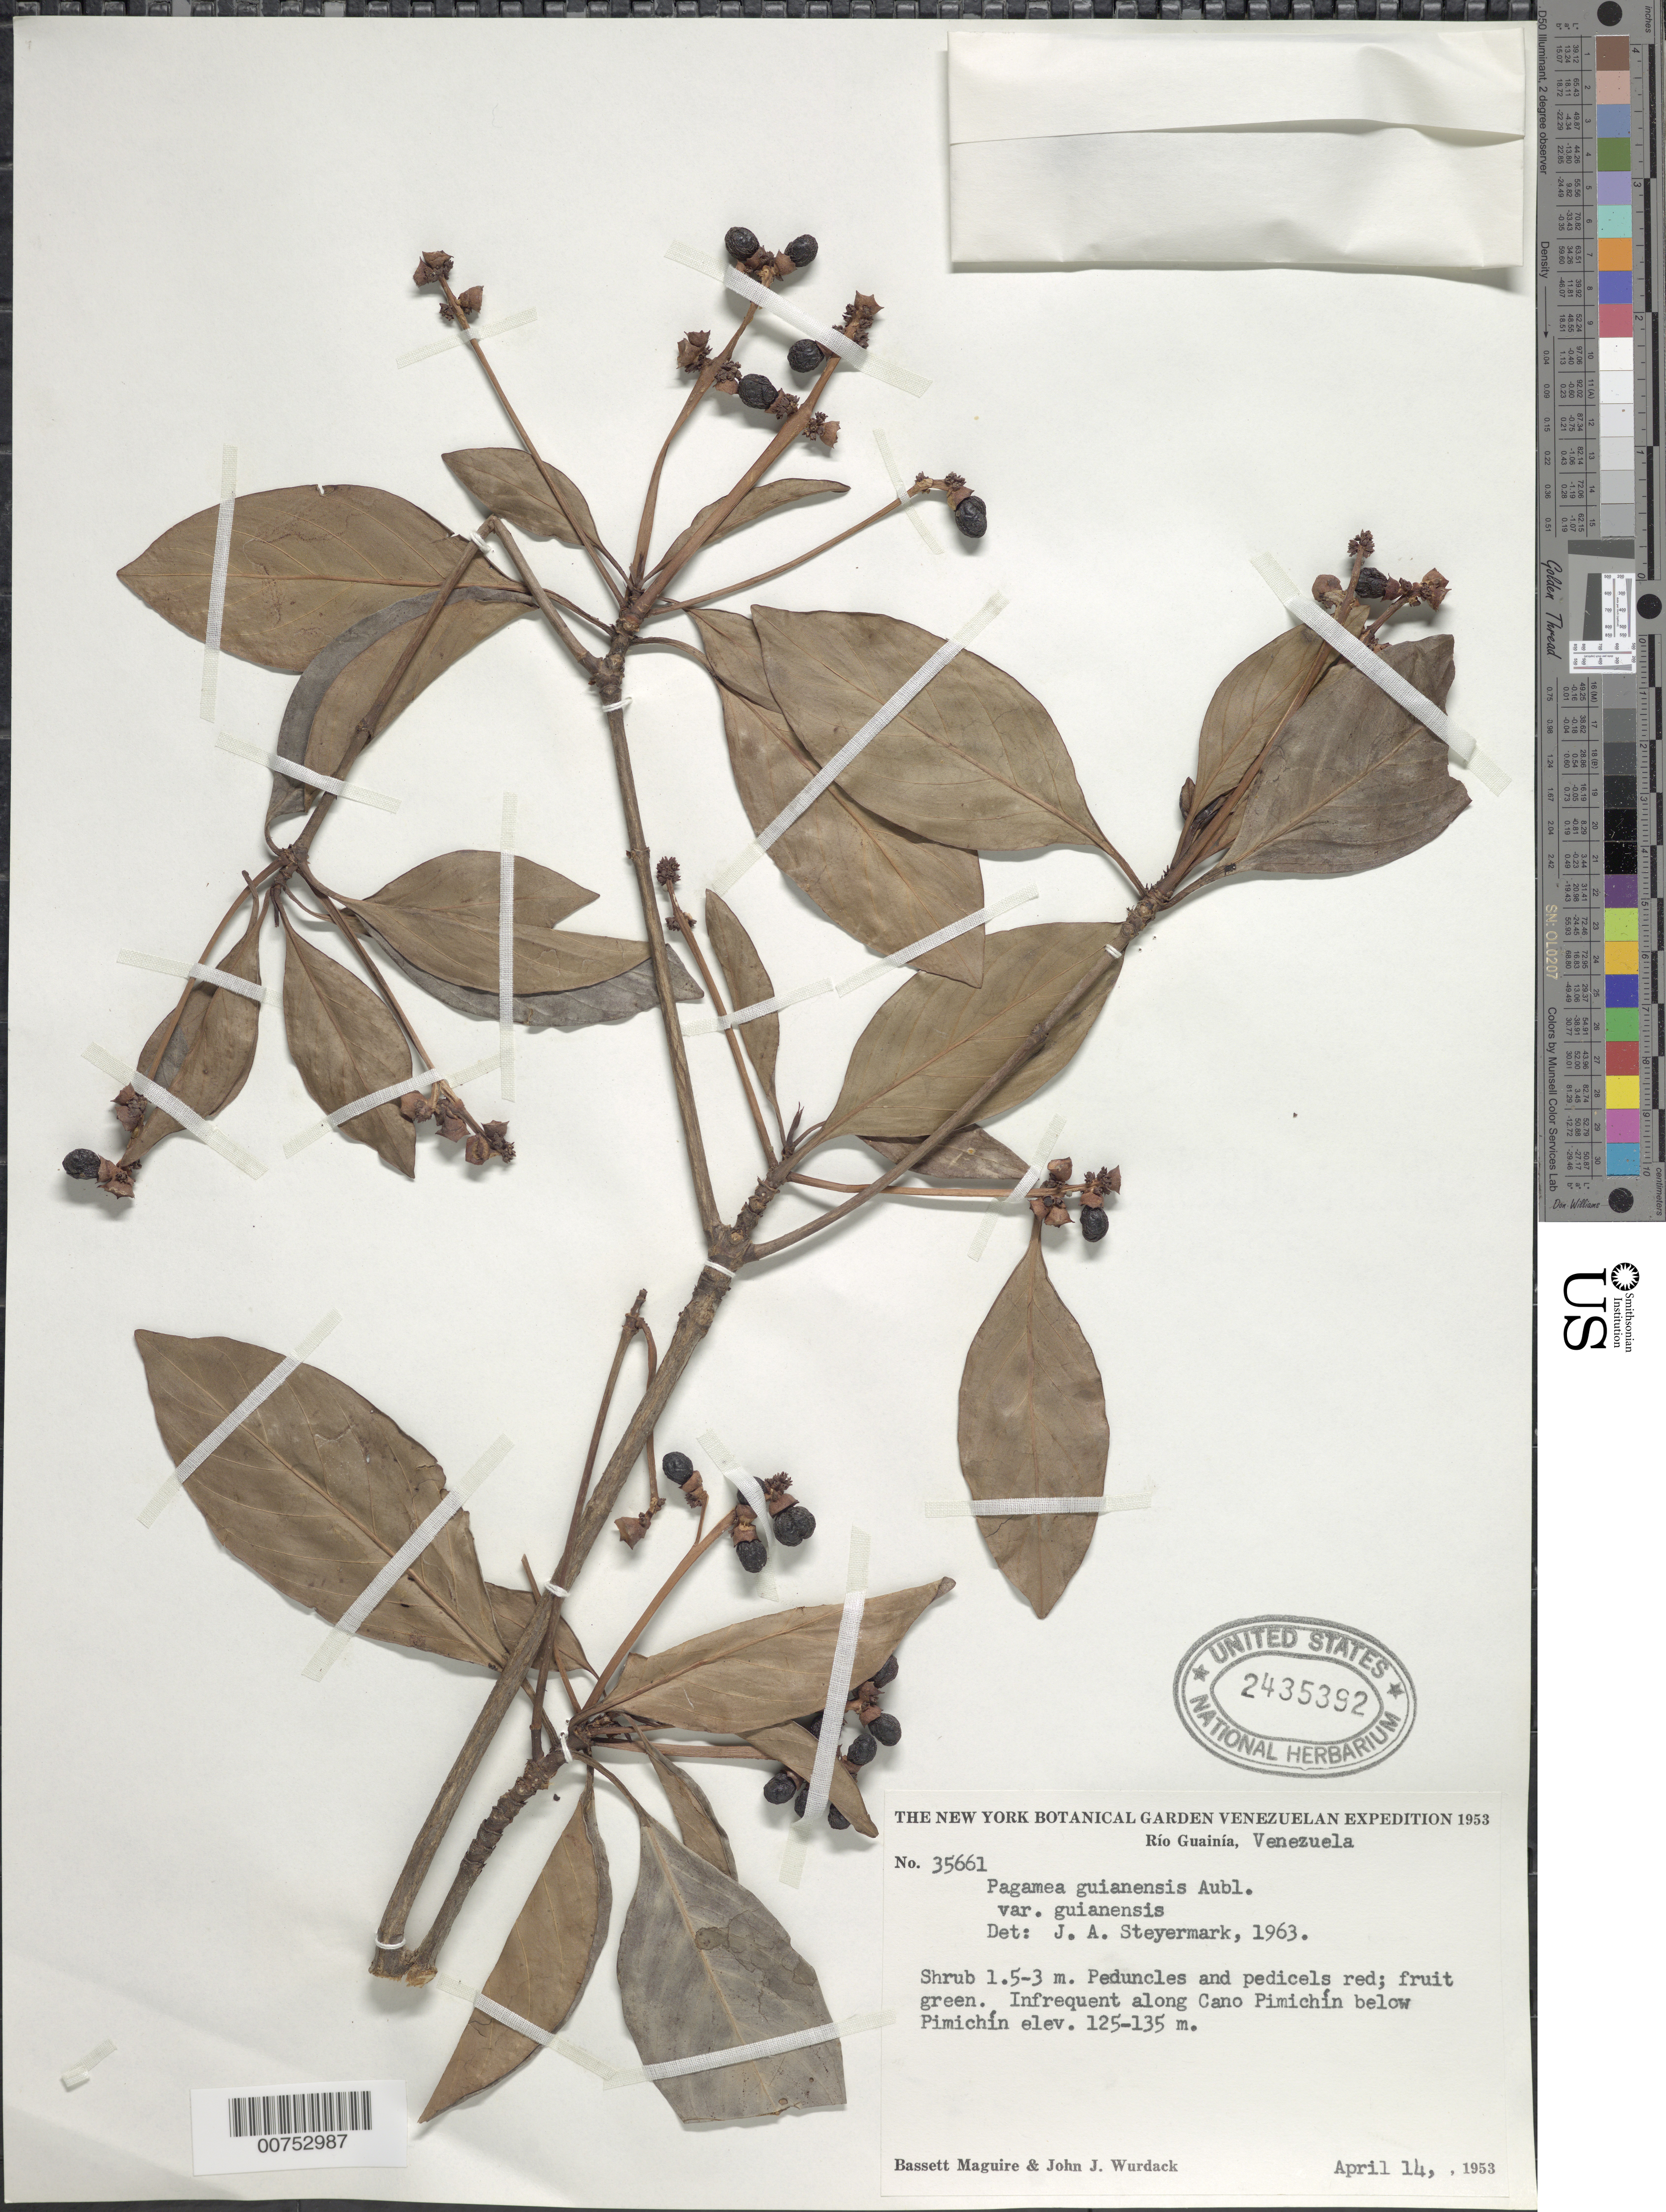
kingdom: Plantae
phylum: Tracheophyta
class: Magnoliopsida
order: Gentianales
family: Rubiaceae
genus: Pagamea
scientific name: Pagamea guianensis var. guianensis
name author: Aubl.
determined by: Steyermark, Julian A., (VEN)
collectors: B. Maguire & J. J. Wurdack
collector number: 35661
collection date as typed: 14-Apr-53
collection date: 1953-04-14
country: Venezuela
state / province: Amazonas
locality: Río Guainía, Caño Pimichin, below Pimichin village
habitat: Along caño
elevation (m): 125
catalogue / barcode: US 2435392